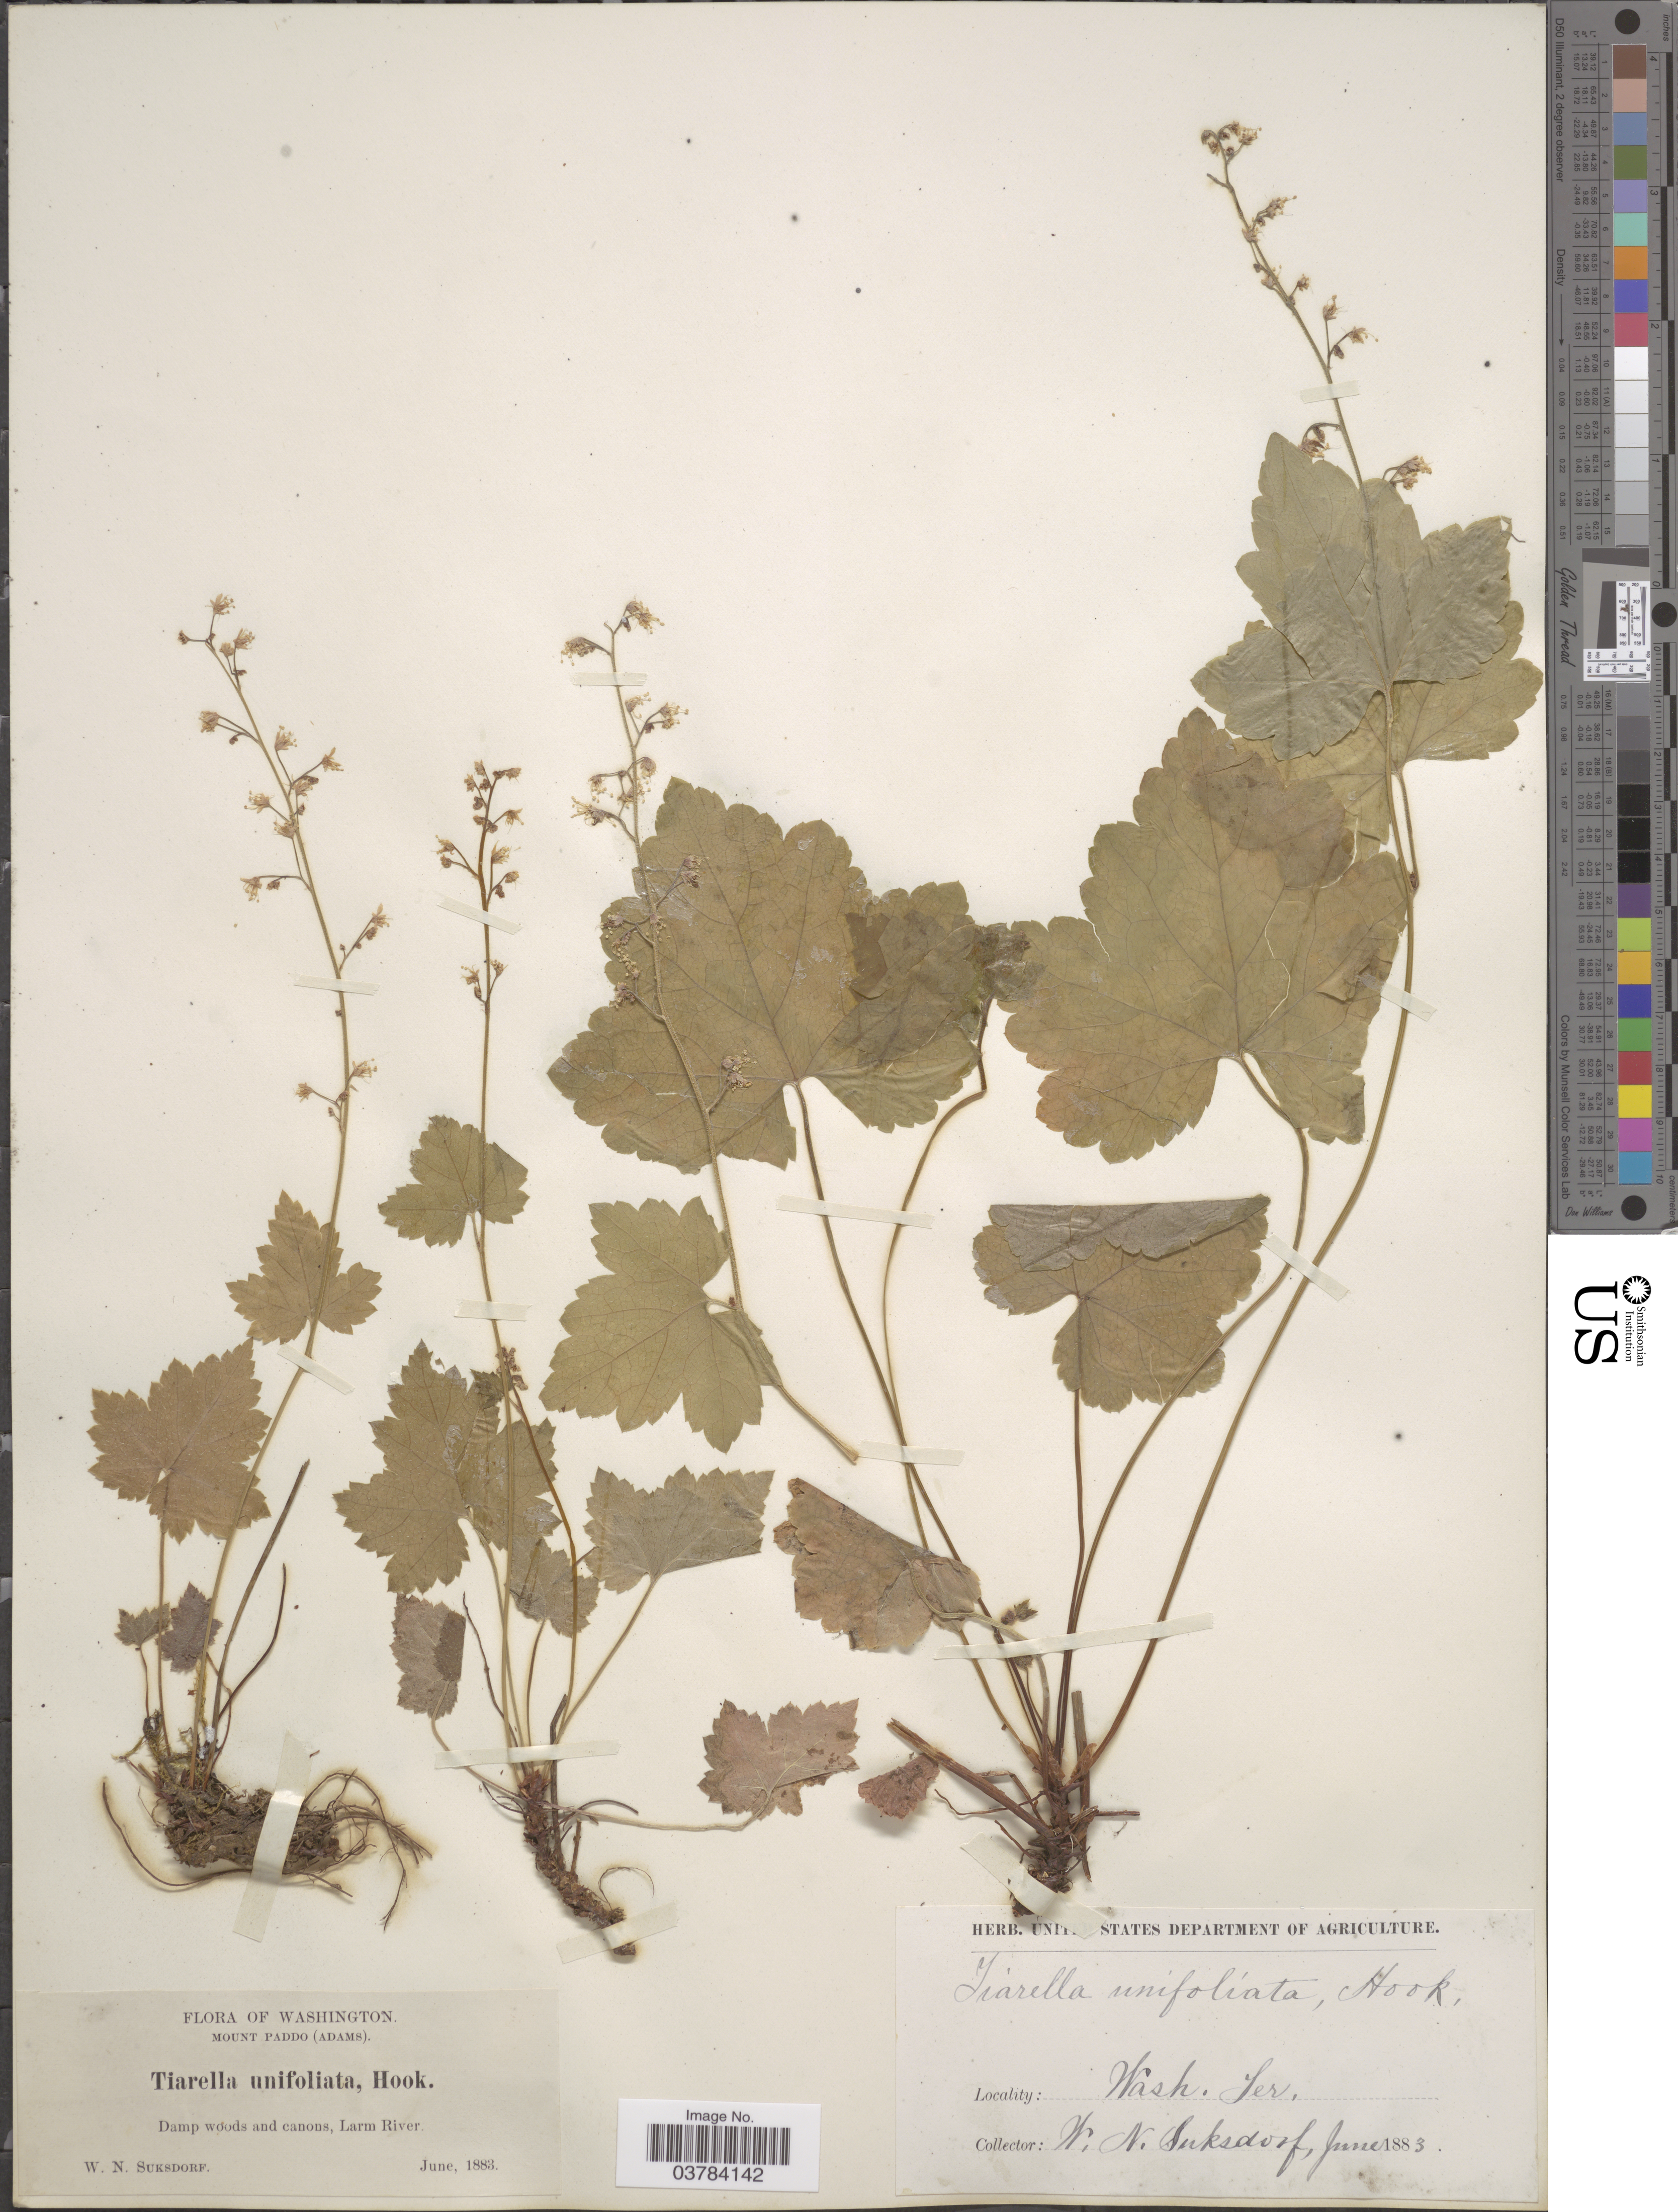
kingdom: Plantae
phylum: Tracheophyta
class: Magnoliopsida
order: Saxifragales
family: Saxifragaceae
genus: Tiarella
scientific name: Tiarella unifoliata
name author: Hook.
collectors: W. N. Suksdorf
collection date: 1883-06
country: United States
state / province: Washington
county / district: Skamania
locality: Mount Paddo (Adams). Damp woods and canons, Larm River.